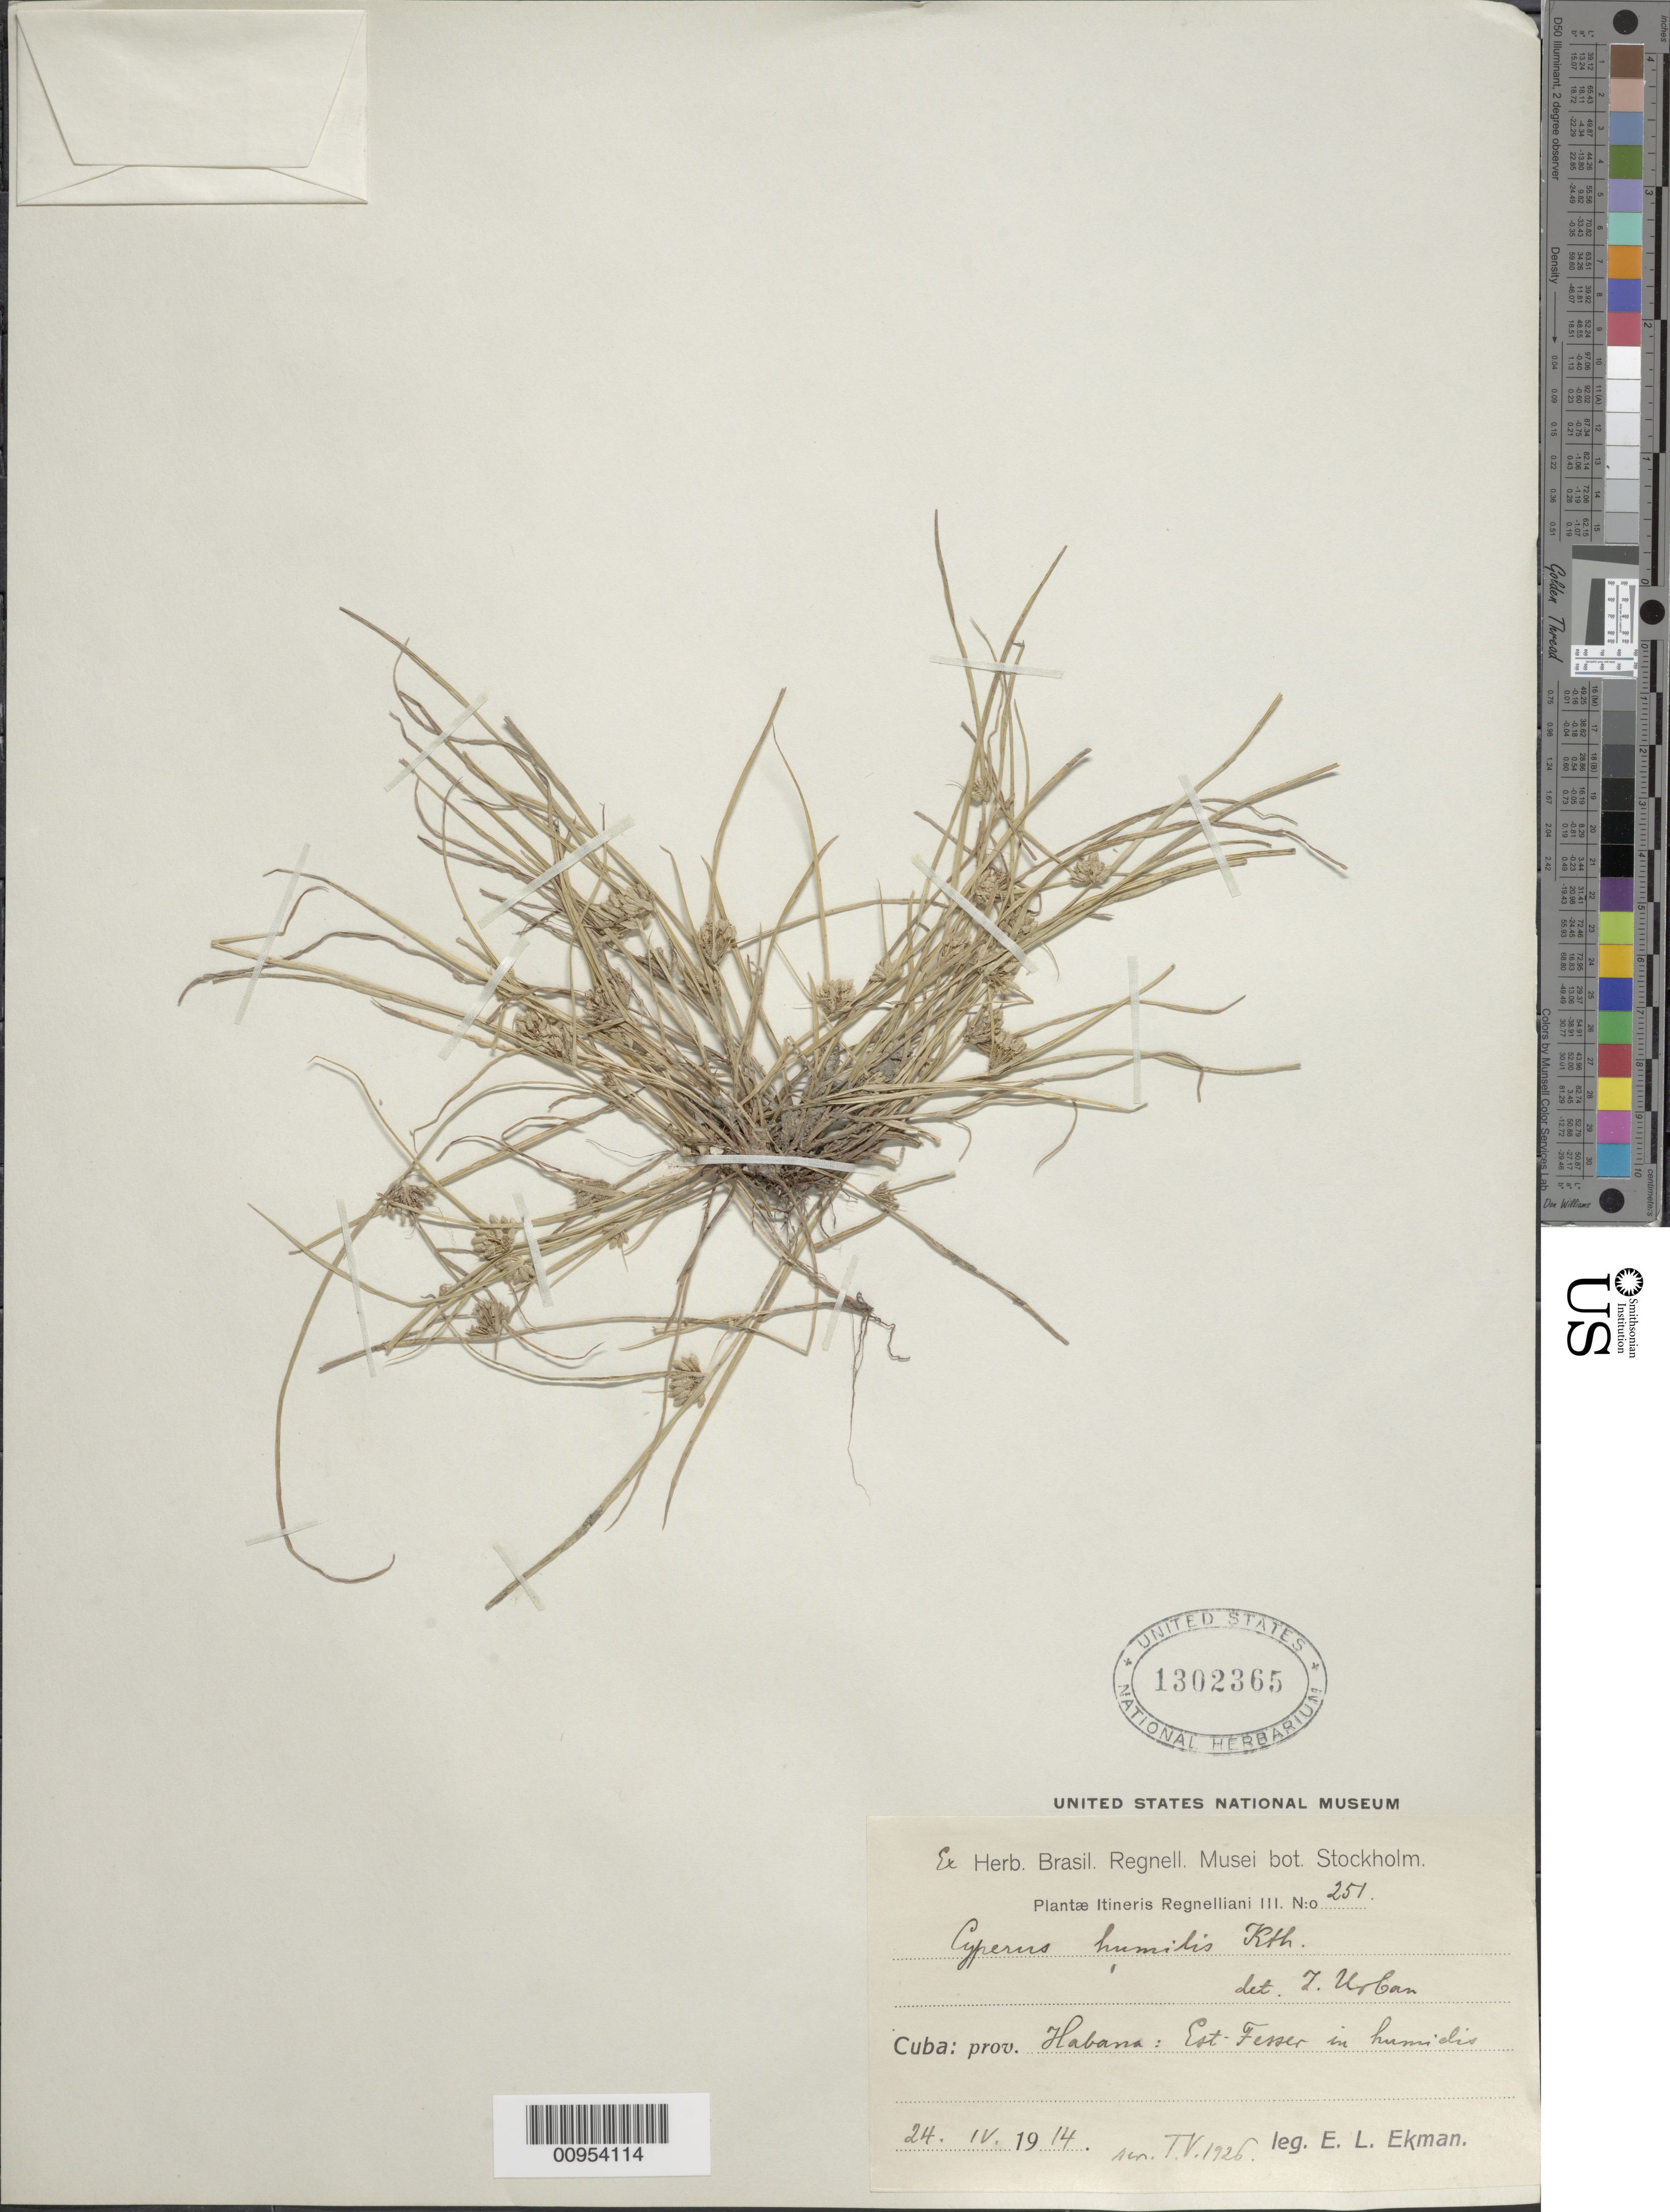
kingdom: Plantae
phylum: Tracheophyta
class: Liliopsida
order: Poales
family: Cyperaceae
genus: Cyperus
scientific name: Cyperus humilis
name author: Kunth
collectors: E. L. Ekman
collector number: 251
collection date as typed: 24 Apr 1914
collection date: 1914-04-24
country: Cuba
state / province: La Habana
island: Cuba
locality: Est-Fesser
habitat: In humidis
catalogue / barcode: US 1302365